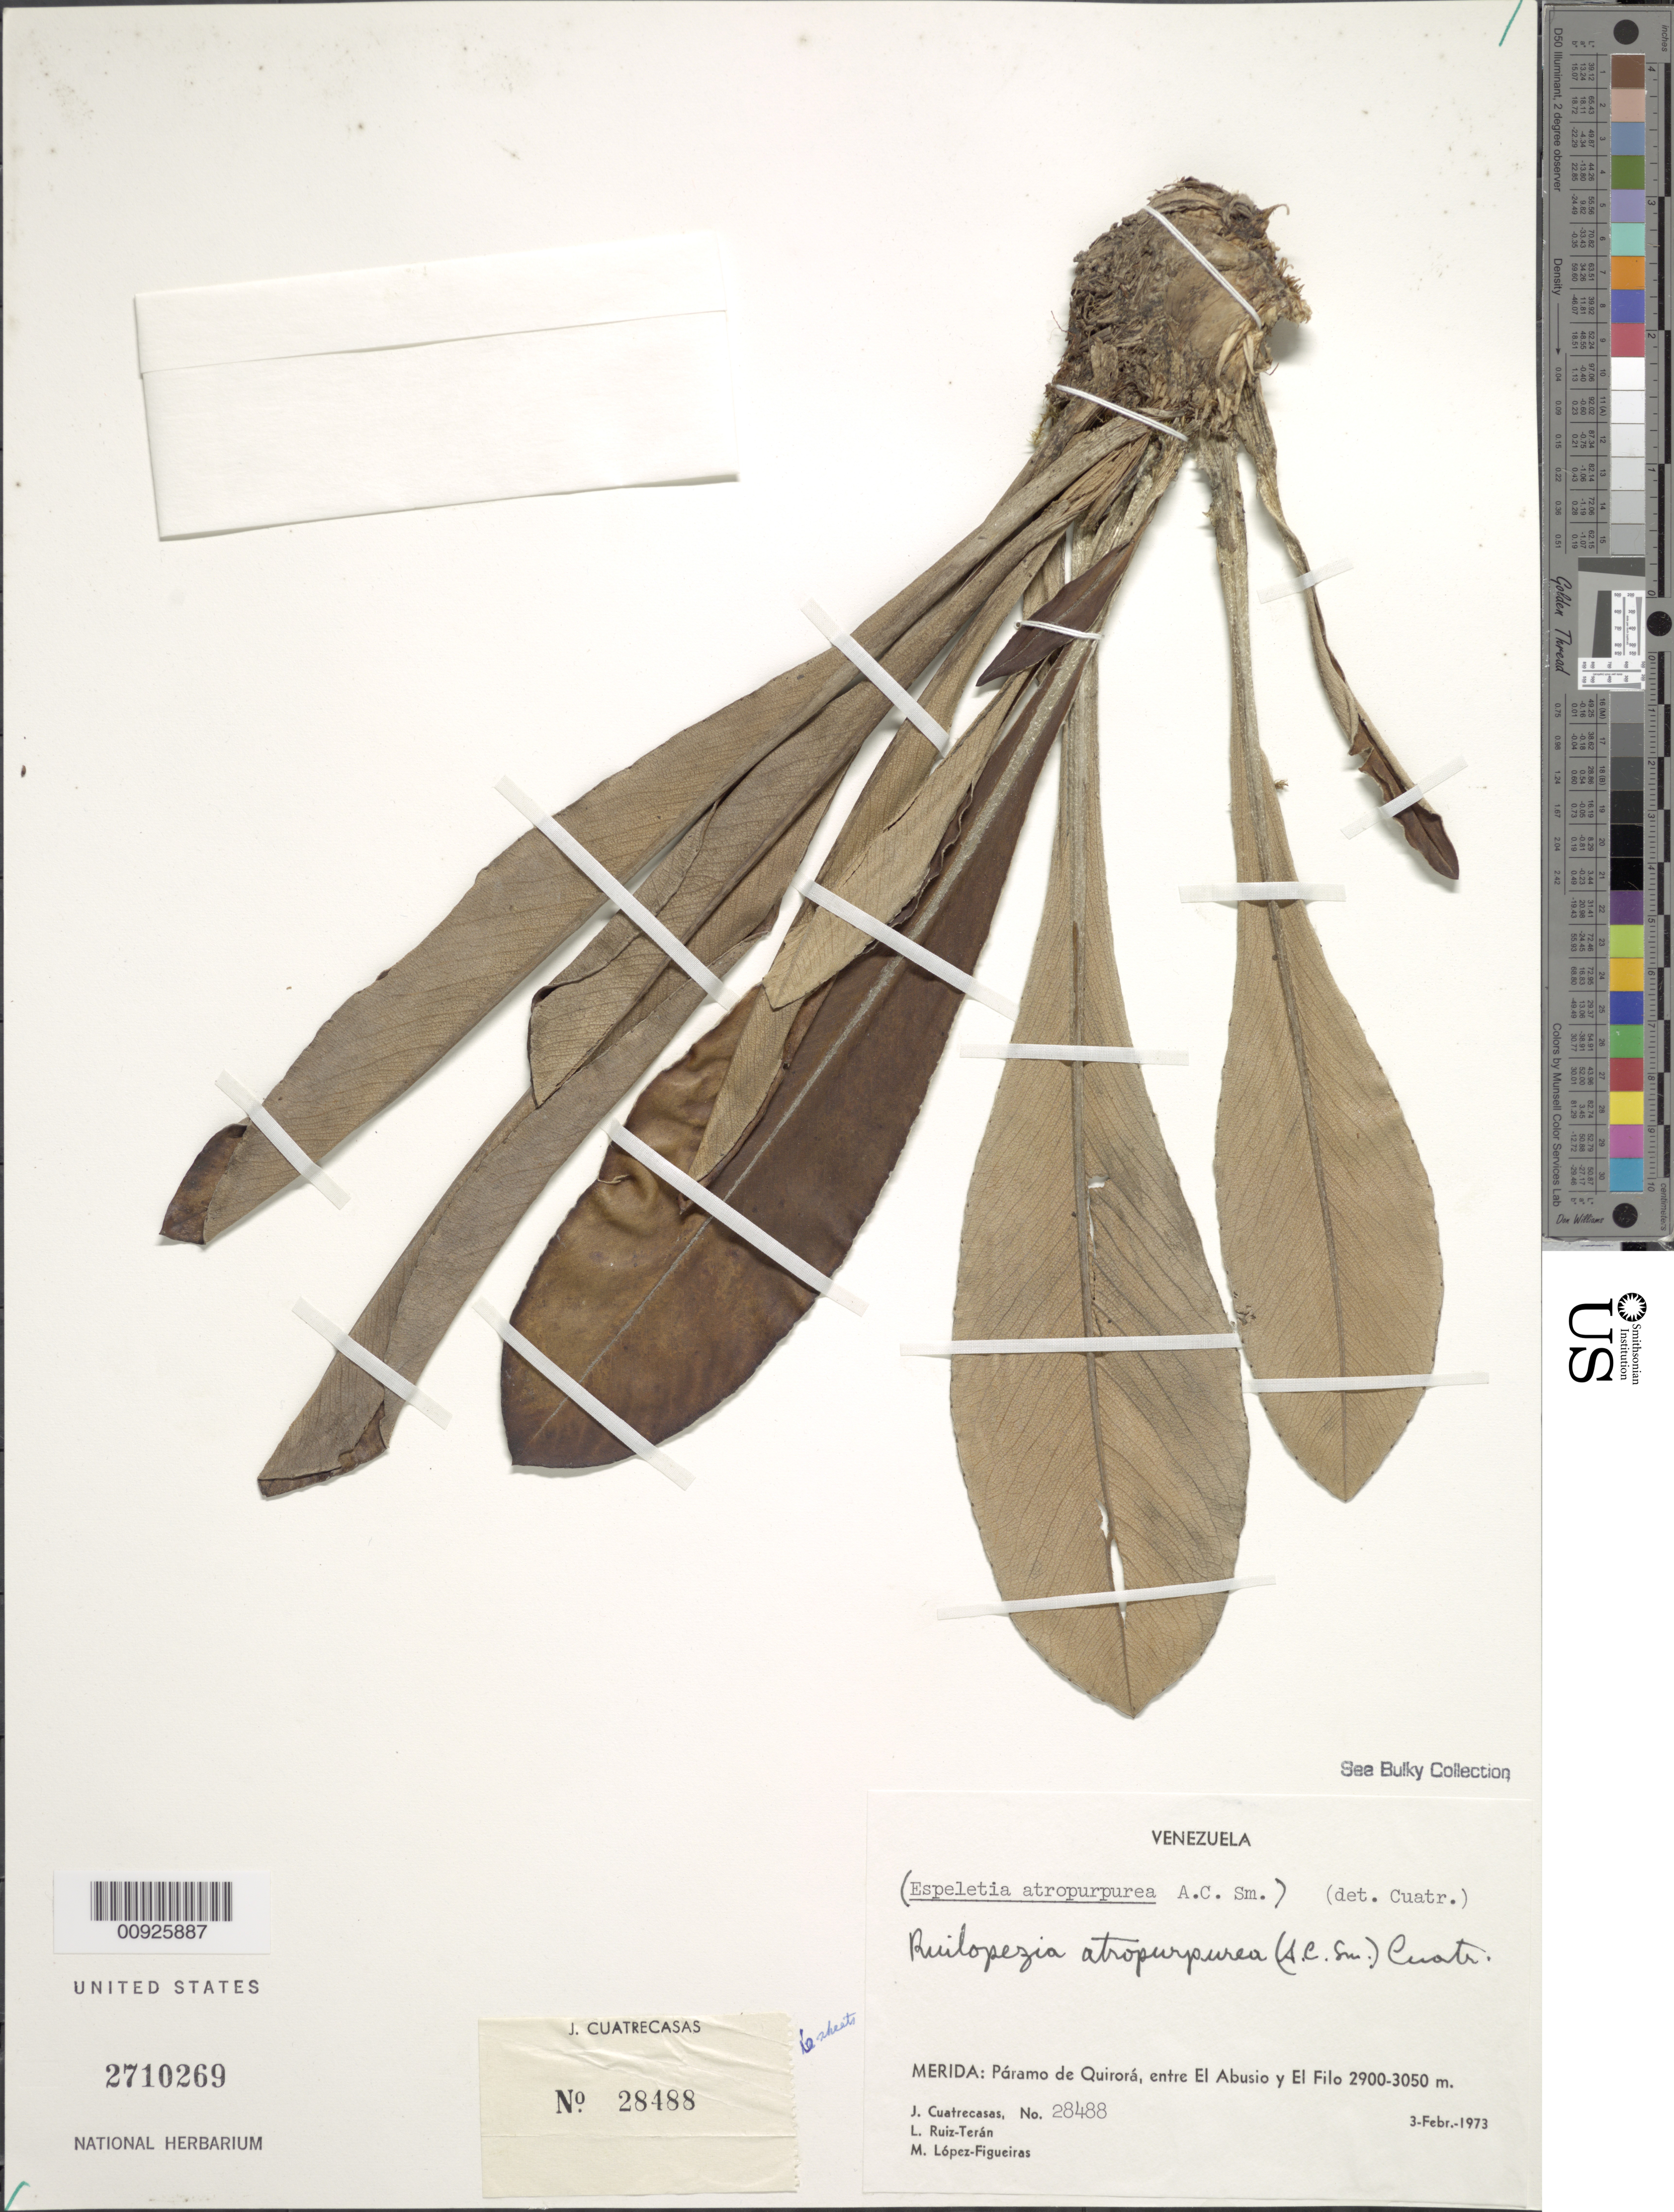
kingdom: Plantae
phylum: Tracheophyta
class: Magnoliopsida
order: Asterales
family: Asteraceae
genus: Ruilopezia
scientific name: Ruilopezia atropurpurea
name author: (A.C. Sm.) Cuatrec.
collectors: J. Cuatrecasas, L. E. Ruíz-Terán & M. López Figueiras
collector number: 28488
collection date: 1973-02-03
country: Venezuela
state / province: Mérida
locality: P. de Quirorá. Entre el Abusio y el Filo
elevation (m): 2900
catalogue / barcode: US 2710269